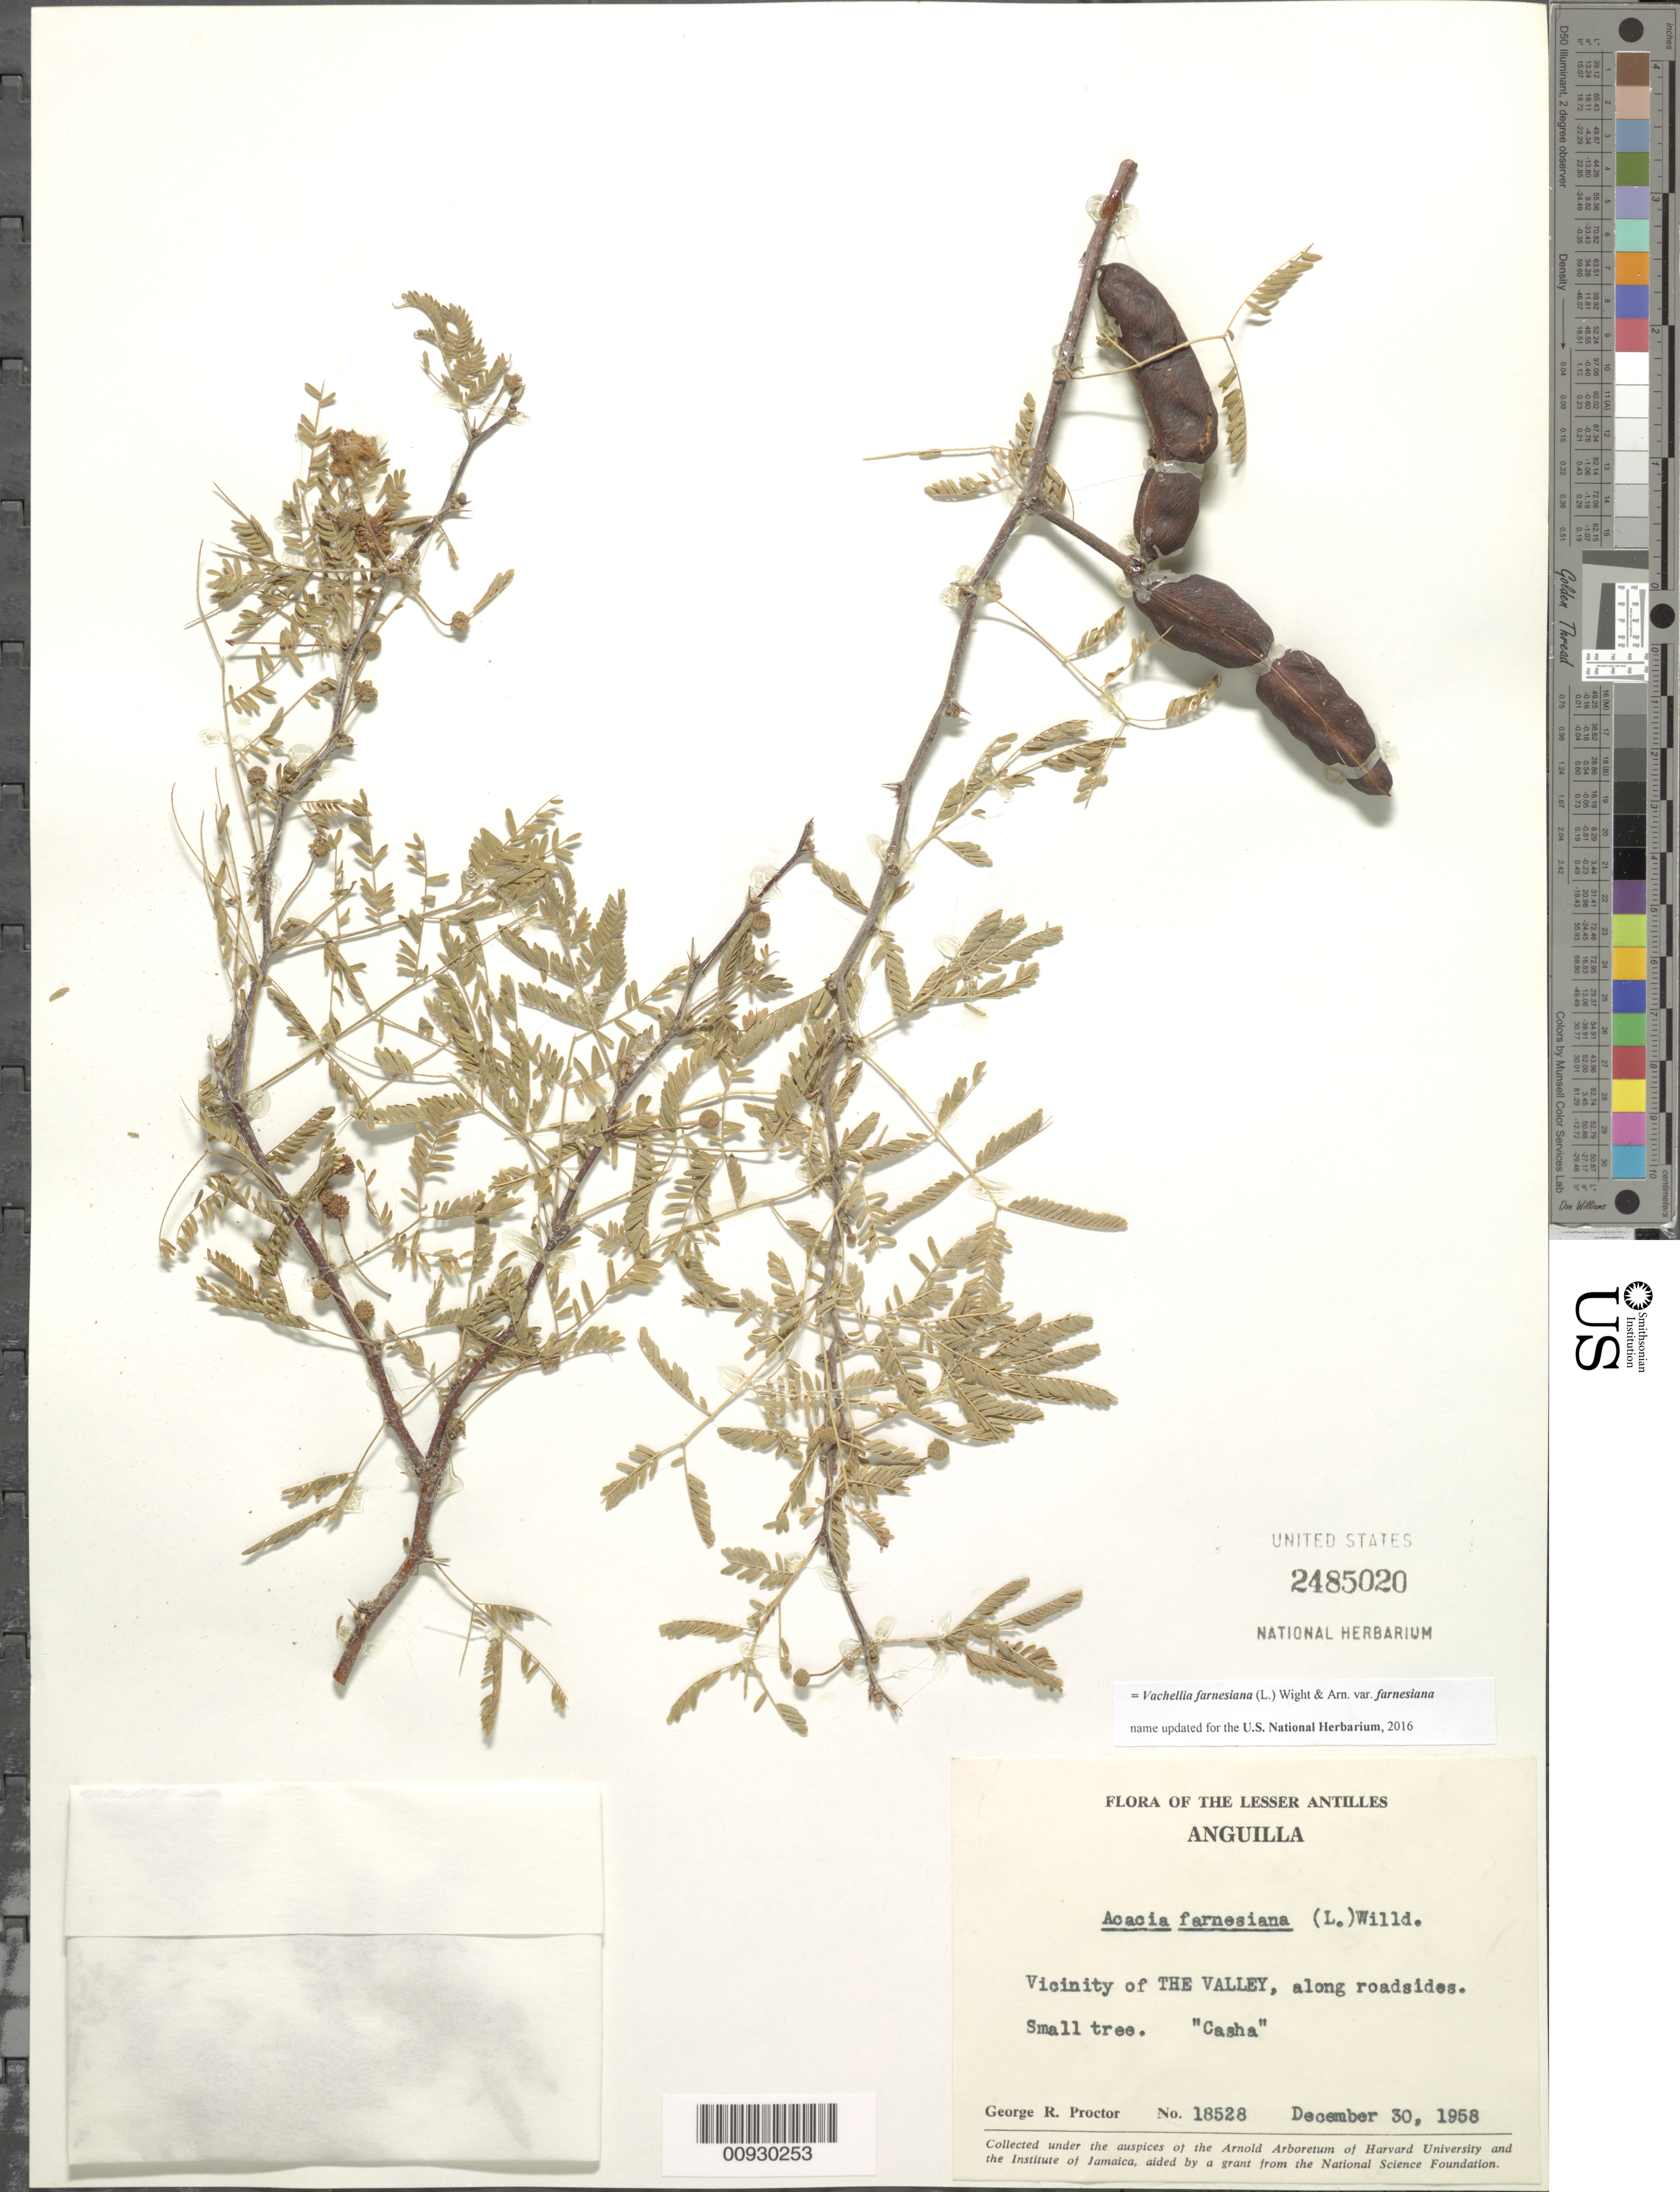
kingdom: Plantae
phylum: Tracheophyta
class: Magnoliopsida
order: Fabales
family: Fabaceae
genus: Vachellia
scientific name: Vachellia farnesiana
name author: (L.) Wight & Arn.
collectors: G. R. Proctor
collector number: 18528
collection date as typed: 30 Dec 1958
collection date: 1958-12-30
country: Anguilla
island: Anguilla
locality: Vicinity of THE VALLEY, along roadsides.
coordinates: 0 N, 0 E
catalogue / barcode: US 2485020